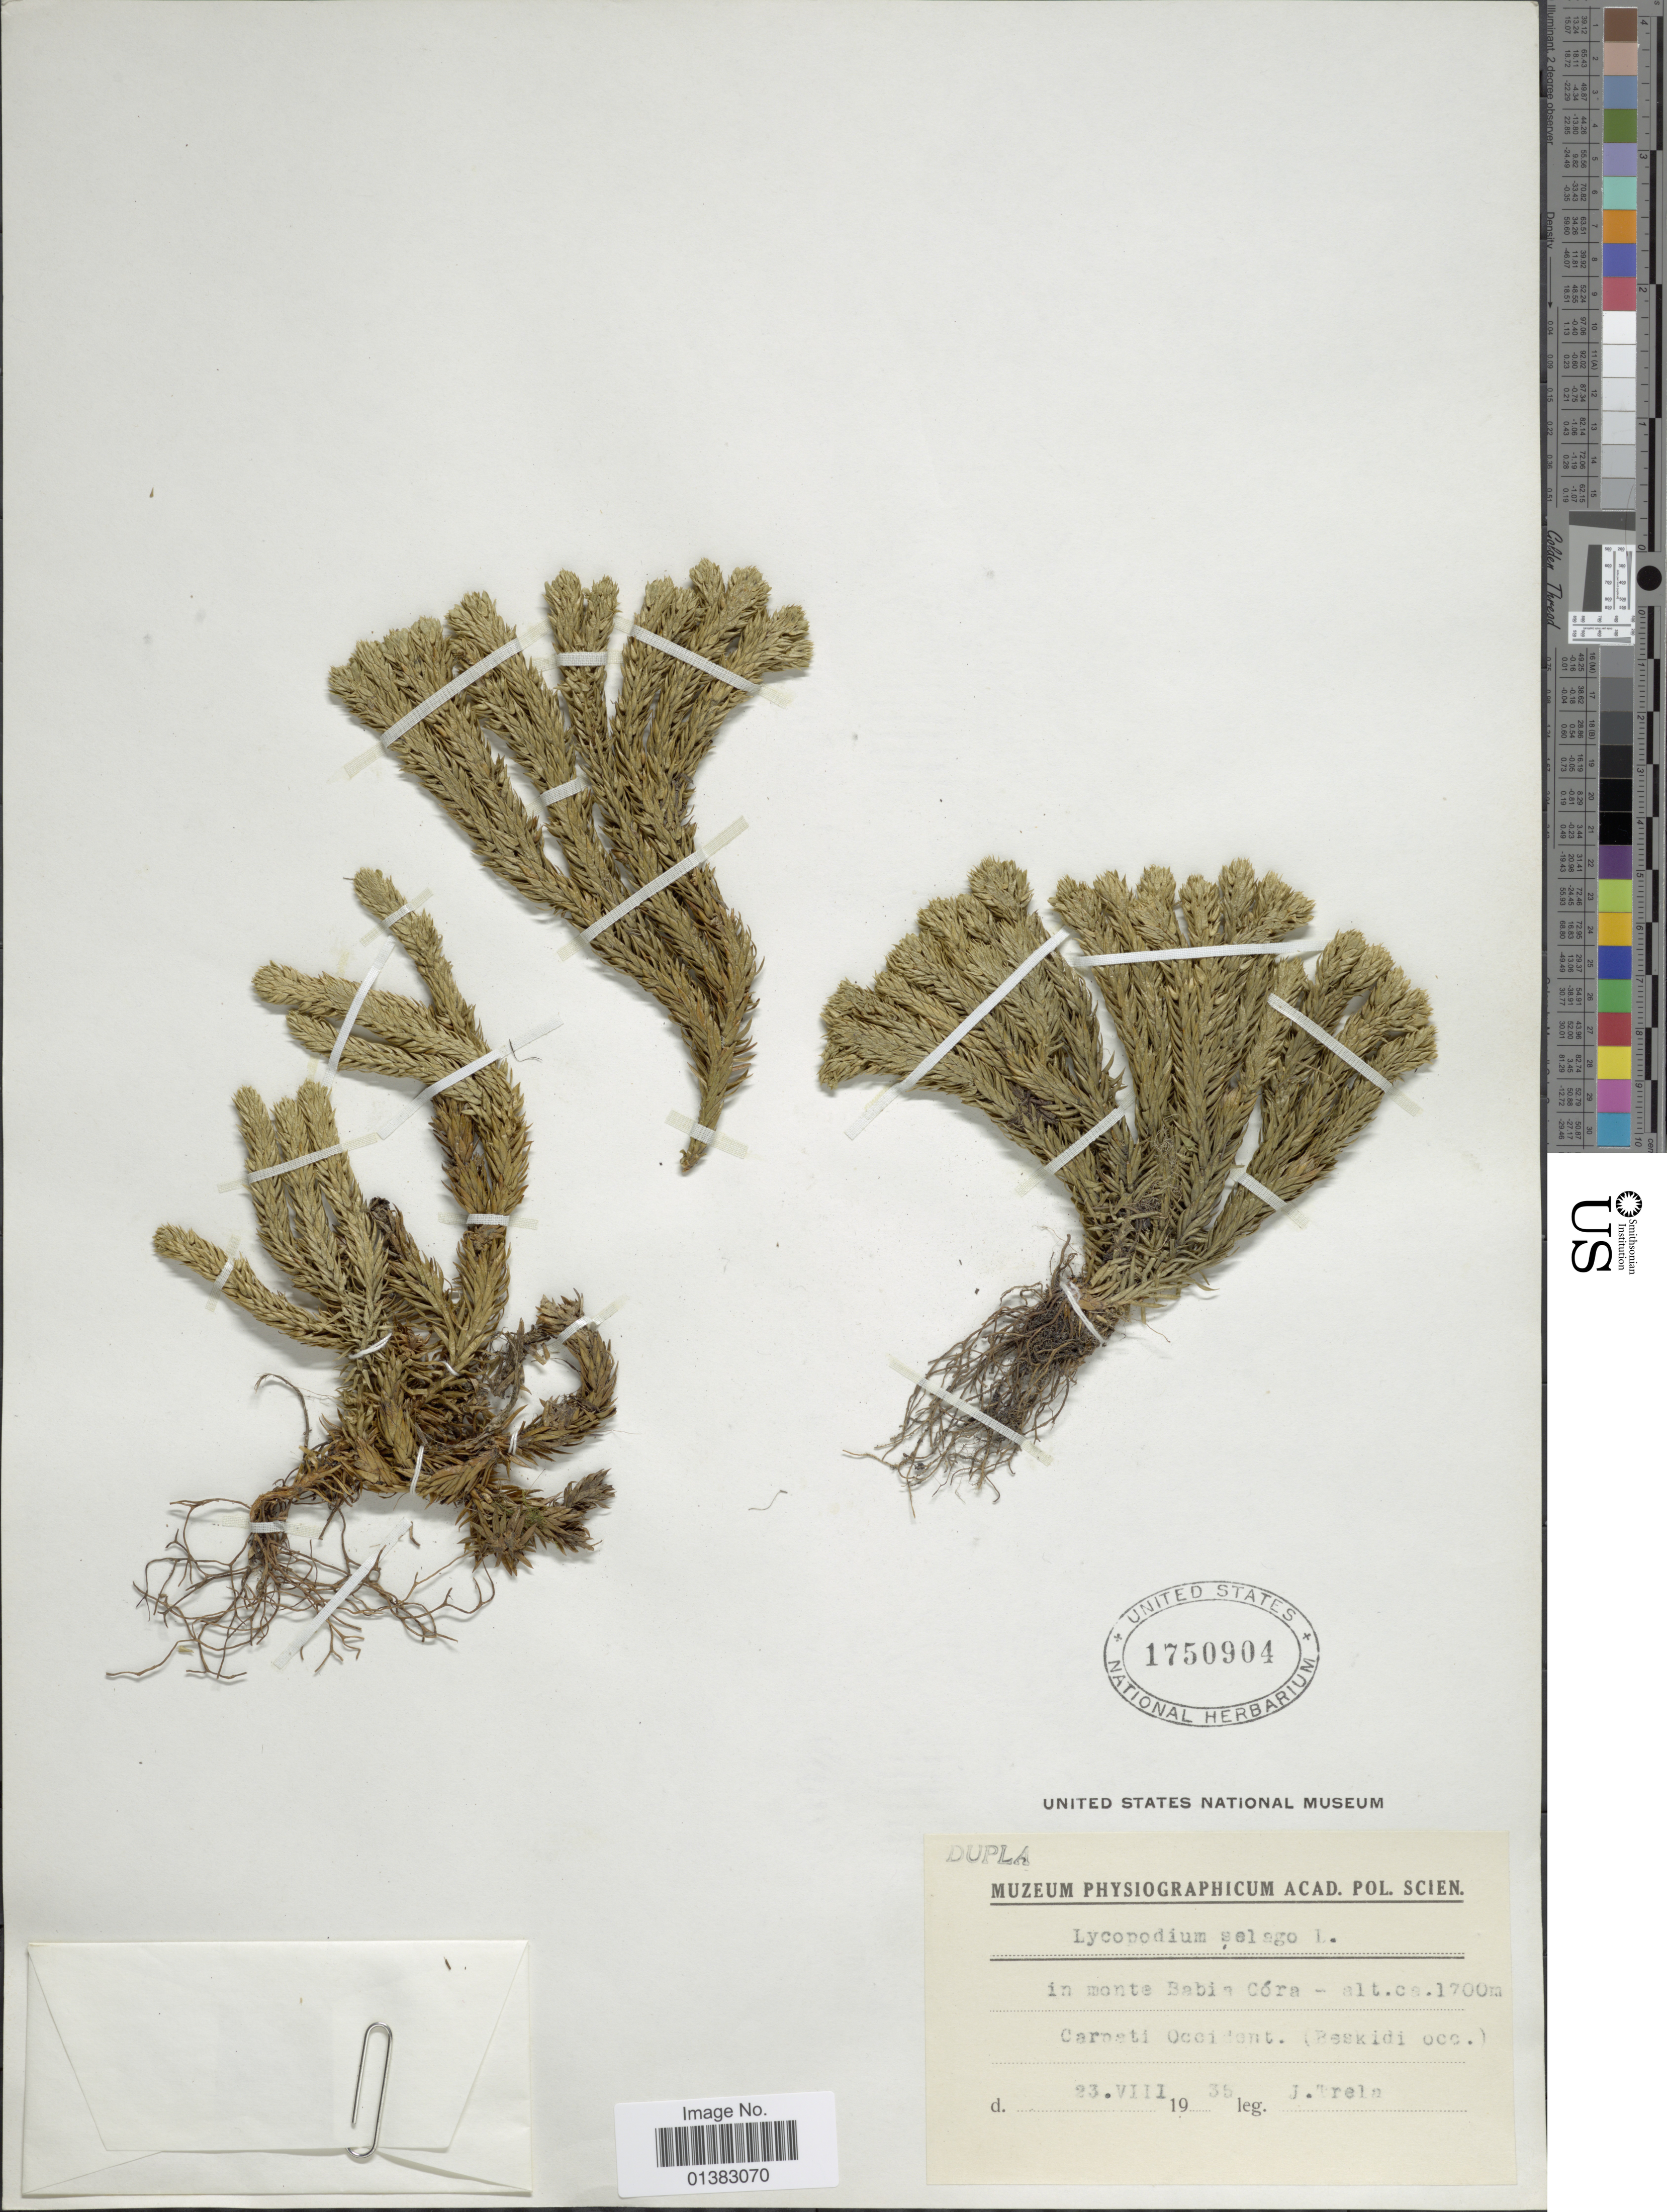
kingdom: Plantae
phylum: Tracheophyta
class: Lycopodiopsida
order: Lycopodiales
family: Lycopodiaceae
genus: Huperzia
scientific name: Huperzia selago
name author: (L.) Bernh. ex Schrank & Mart.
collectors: J. Trela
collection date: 1935-08-23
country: Poland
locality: In monte Babia Córa, Caroati Occident (Reskidi occ.)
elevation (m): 1700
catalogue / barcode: US 1750904